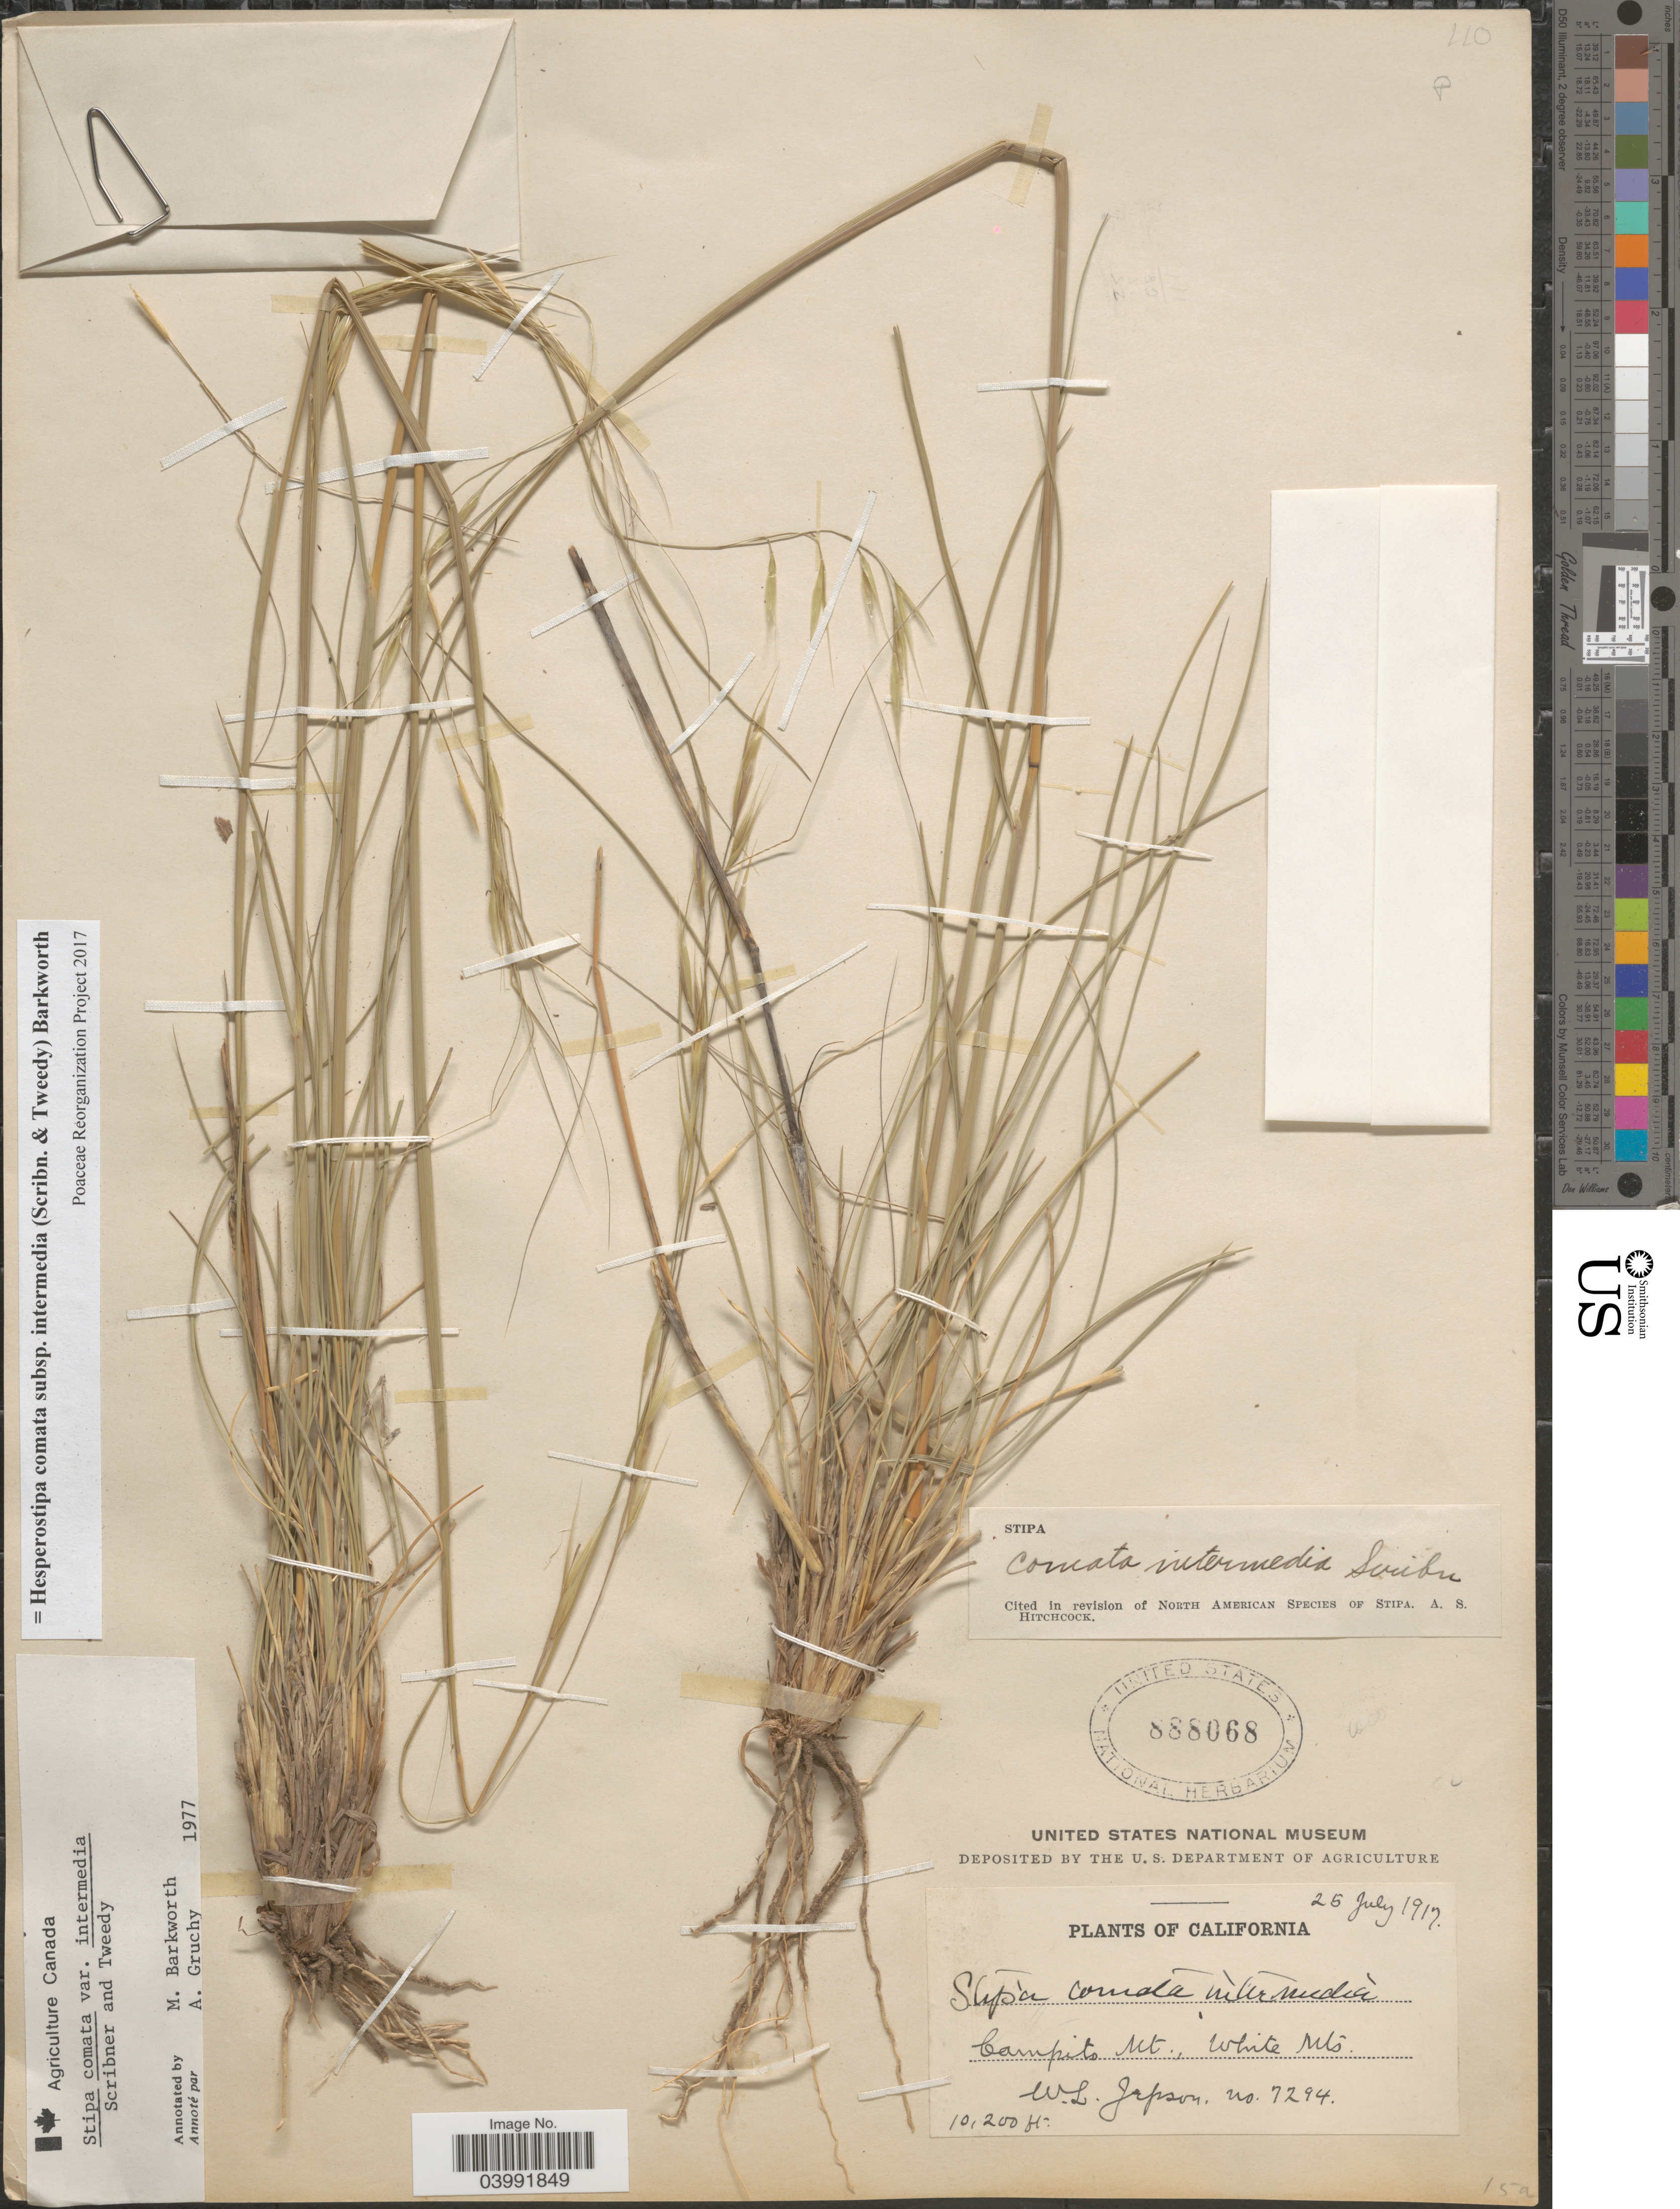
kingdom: Plantae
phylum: Tracheophyta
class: Liliopsida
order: Poales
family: Poaceae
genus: Hesperostipa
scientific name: Hesperostipa comata subsp. intermedia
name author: (Scribn. & Tweedy) Barkworth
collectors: W. L. Jepson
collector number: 7294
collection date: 1917-07-25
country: United States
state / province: California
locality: Campits Mt. White Mts.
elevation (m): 3109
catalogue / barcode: US 888068